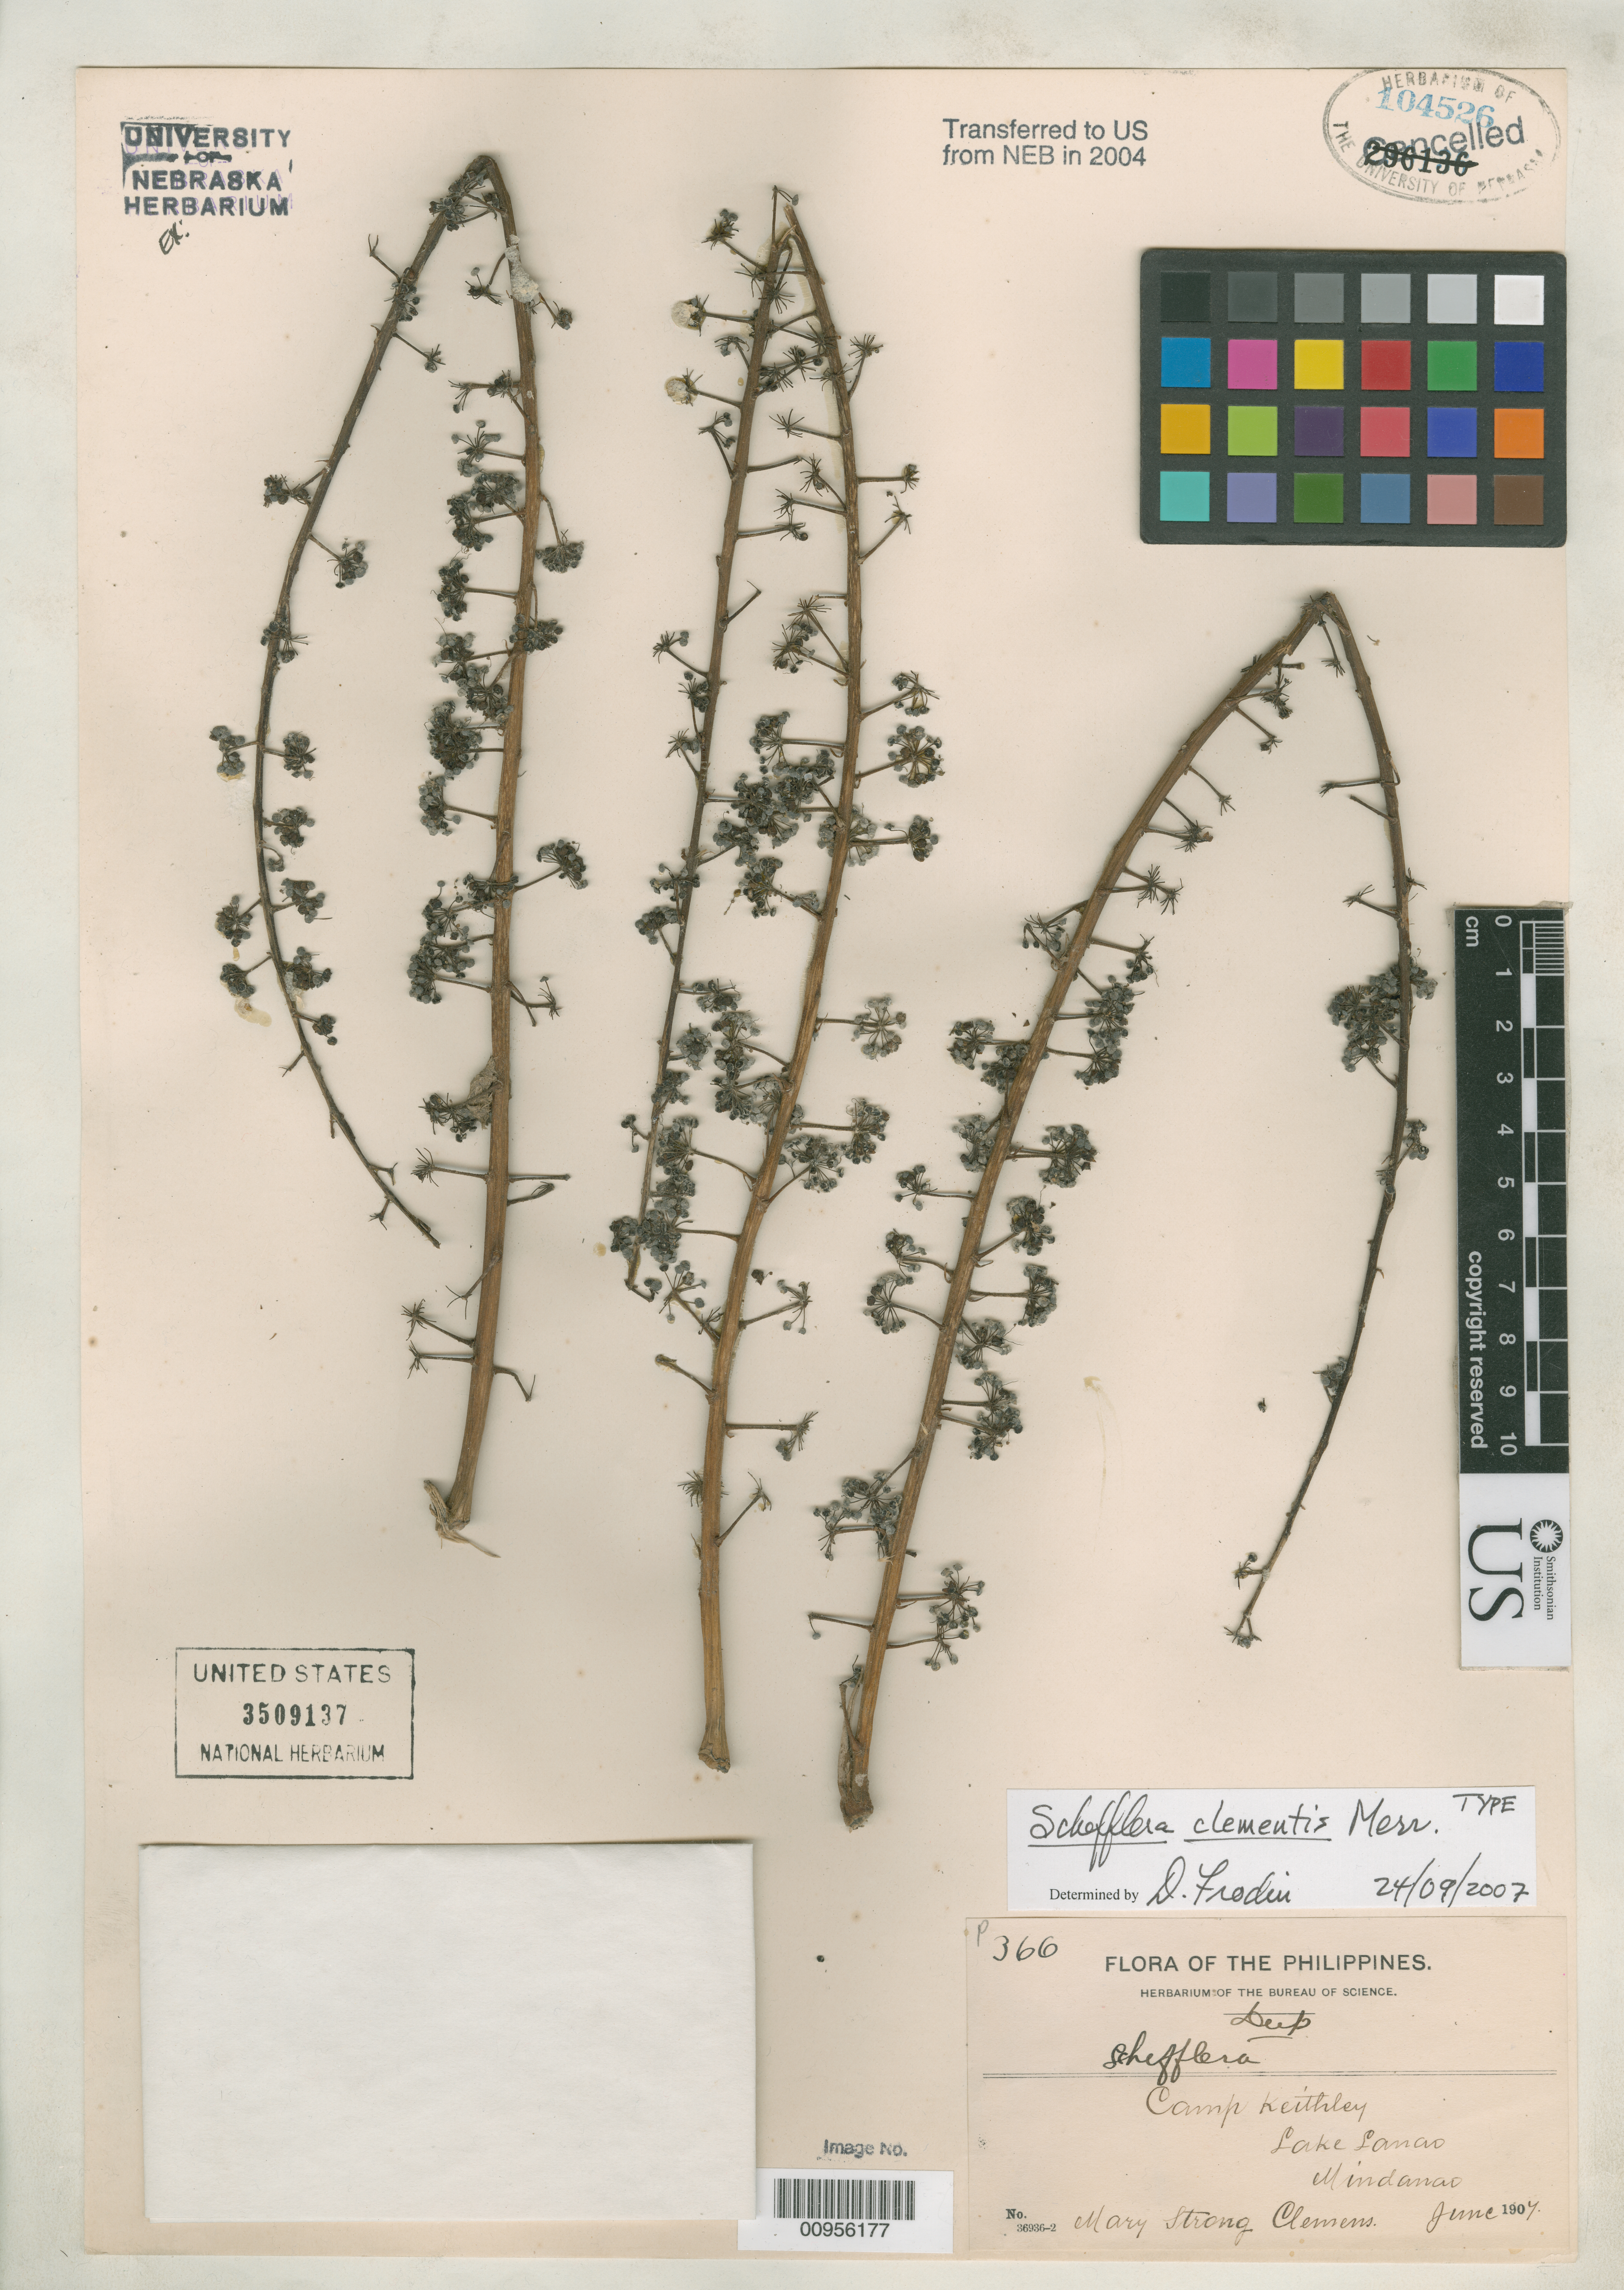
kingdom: Plantae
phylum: Tracheophyta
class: Magnoliopsida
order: Apiales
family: Araliaceae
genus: Schefflera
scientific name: Schefflera clementis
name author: Merr.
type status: Syntype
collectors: M. S. Clemens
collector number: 366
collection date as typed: Jun 1907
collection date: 1907-06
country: Philippines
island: Mindanao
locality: Camp Keithley, Lake Lanao, Mindanao.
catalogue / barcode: US 3509137